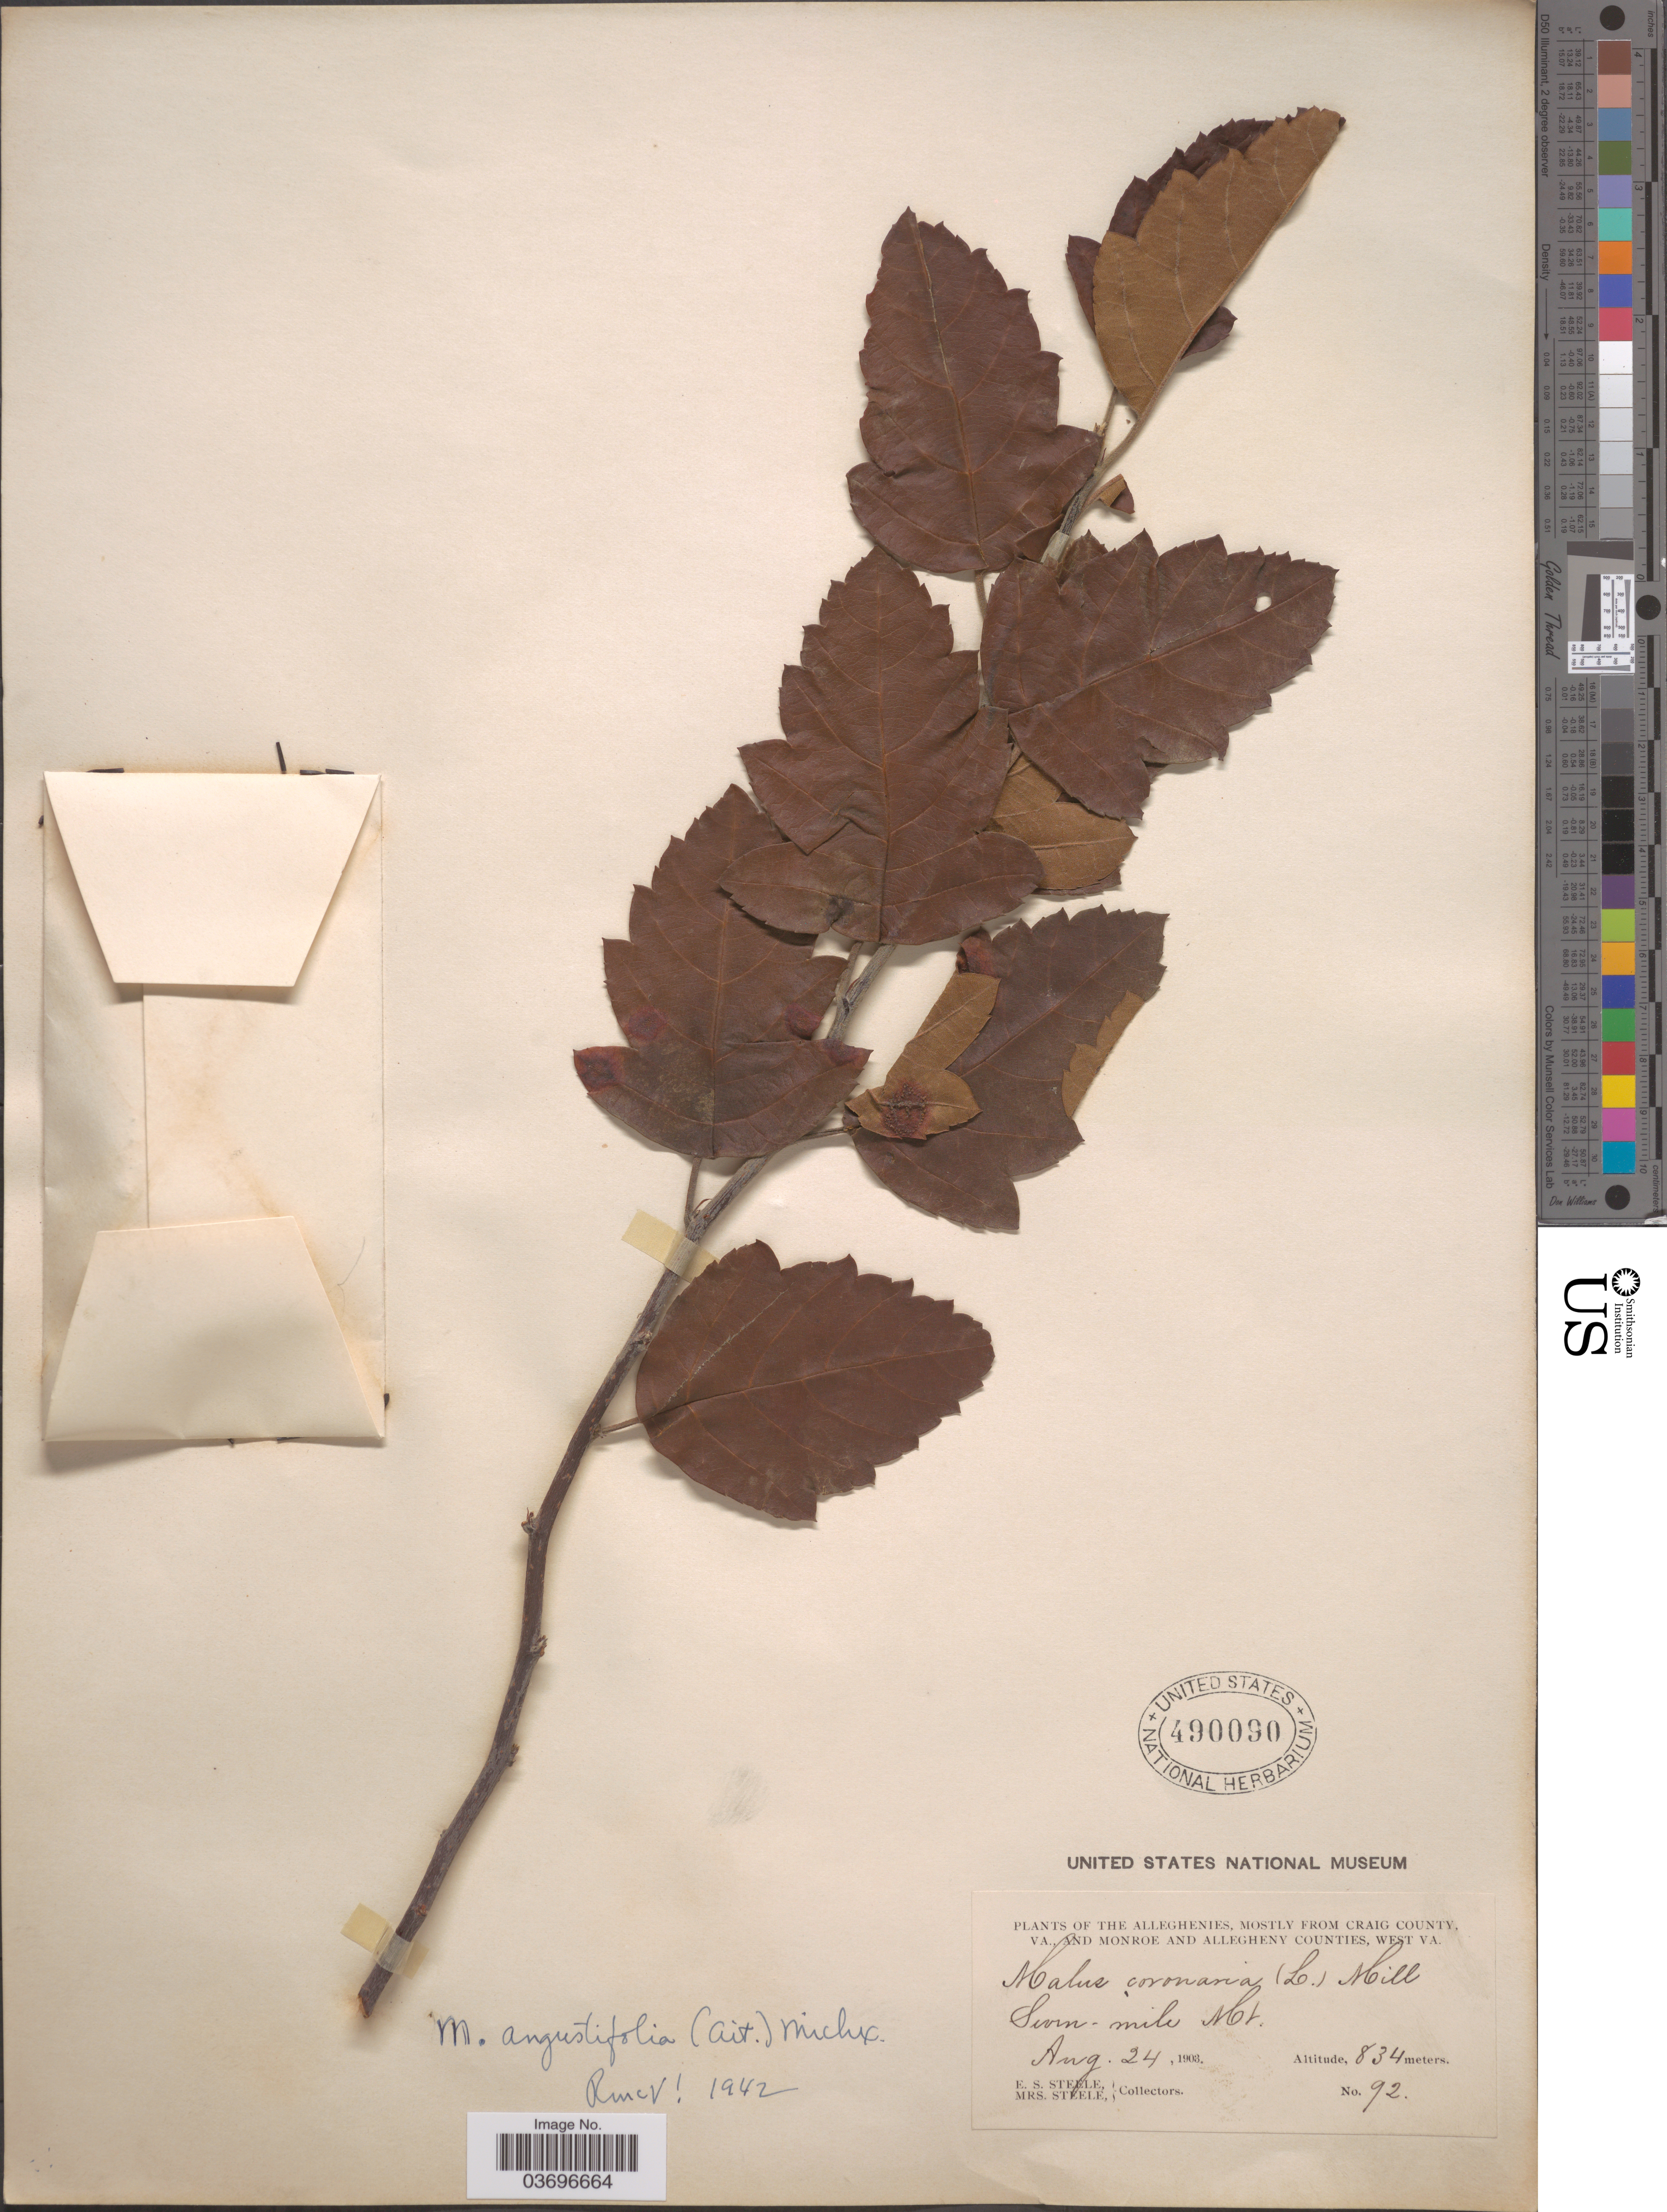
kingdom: Plantae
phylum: Tracheophyta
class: Magnoliopsida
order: Rosales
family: Rosaceae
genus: Malus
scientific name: Malus angustifolia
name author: (Aiton) Michx.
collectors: E. Steele & Mrs. E. S. Steele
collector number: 92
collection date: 1903-08-24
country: United States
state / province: Virginia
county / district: Craig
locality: The Alleghenies, mostly from Craig County, Va., and Monroe and Allegheny Counties, West Va. Seven-mile Mt.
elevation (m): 834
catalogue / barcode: US 490090